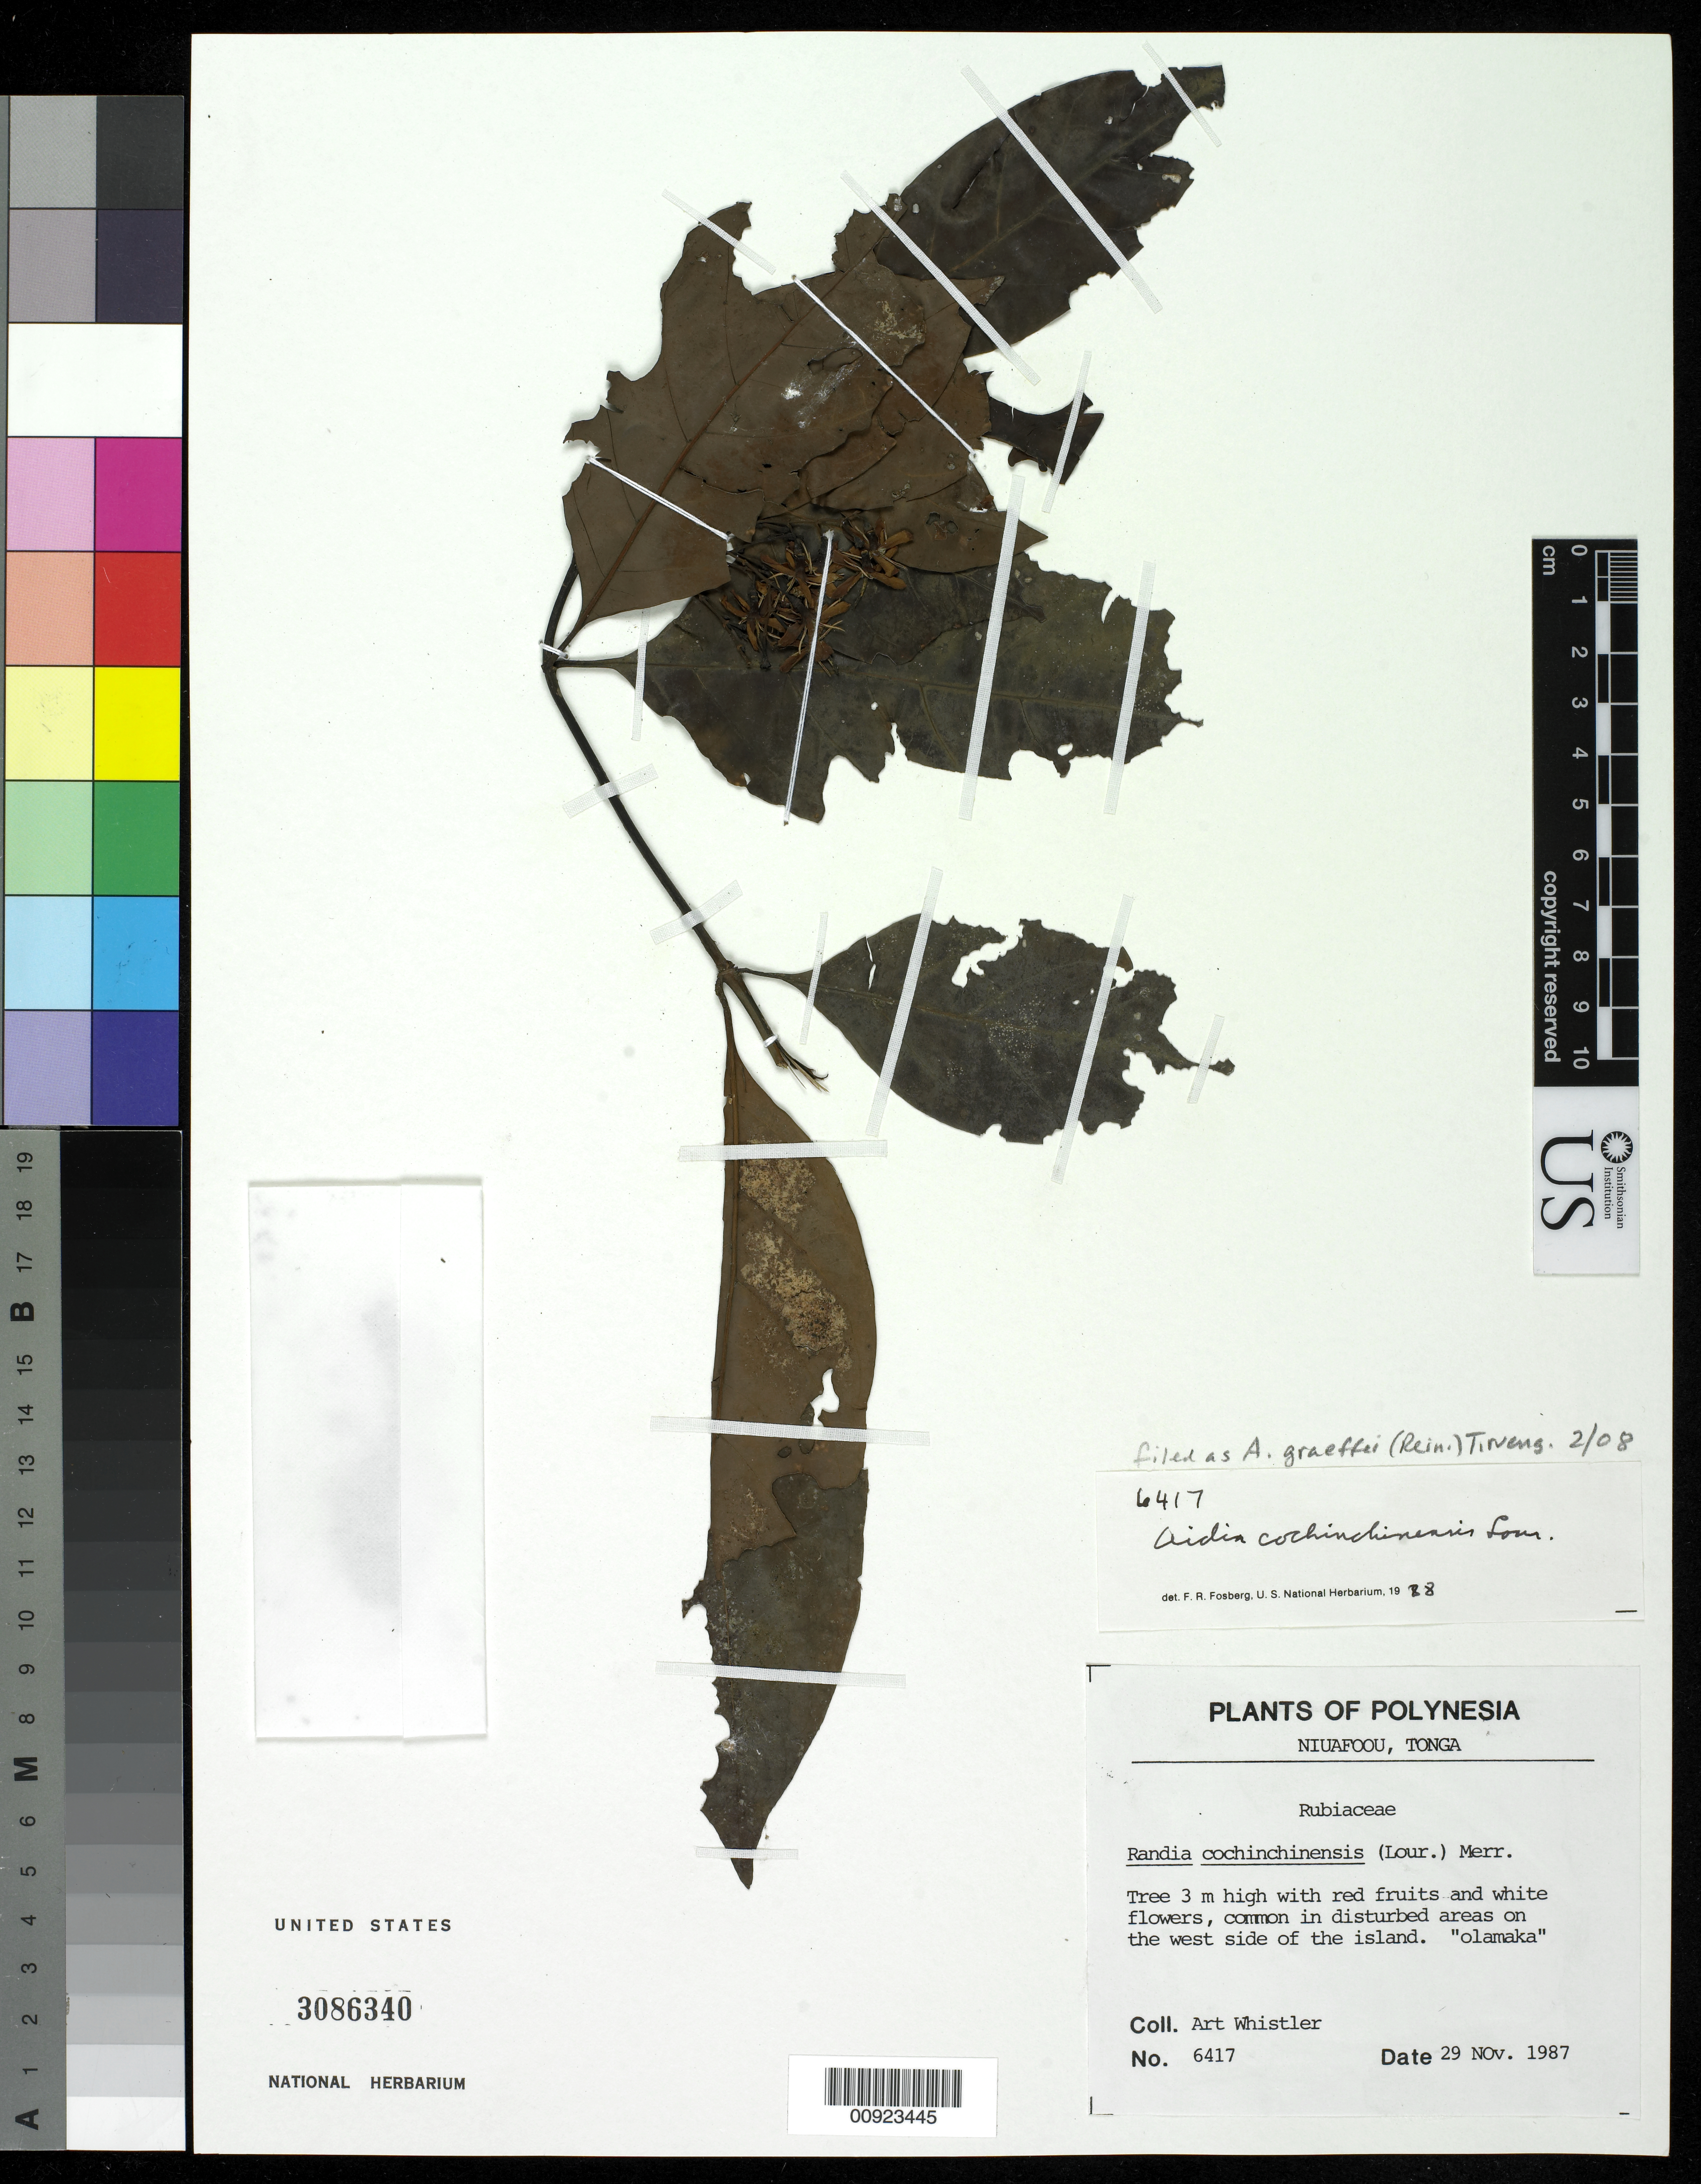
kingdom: Plantae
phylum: Tracheophyta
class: Magnoliopsida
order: Gentianales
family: Rubiaceae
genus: Aidia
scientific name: Aidia graeffei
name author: (Reinecke) Tirveng.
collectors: A. Whistler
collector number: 6417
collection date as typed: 29 Nov 1987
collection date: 1987-11-29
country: Tonga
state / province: Tonga Outliers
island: Niuafo'ou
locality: West side of island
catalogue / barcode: US 3086340